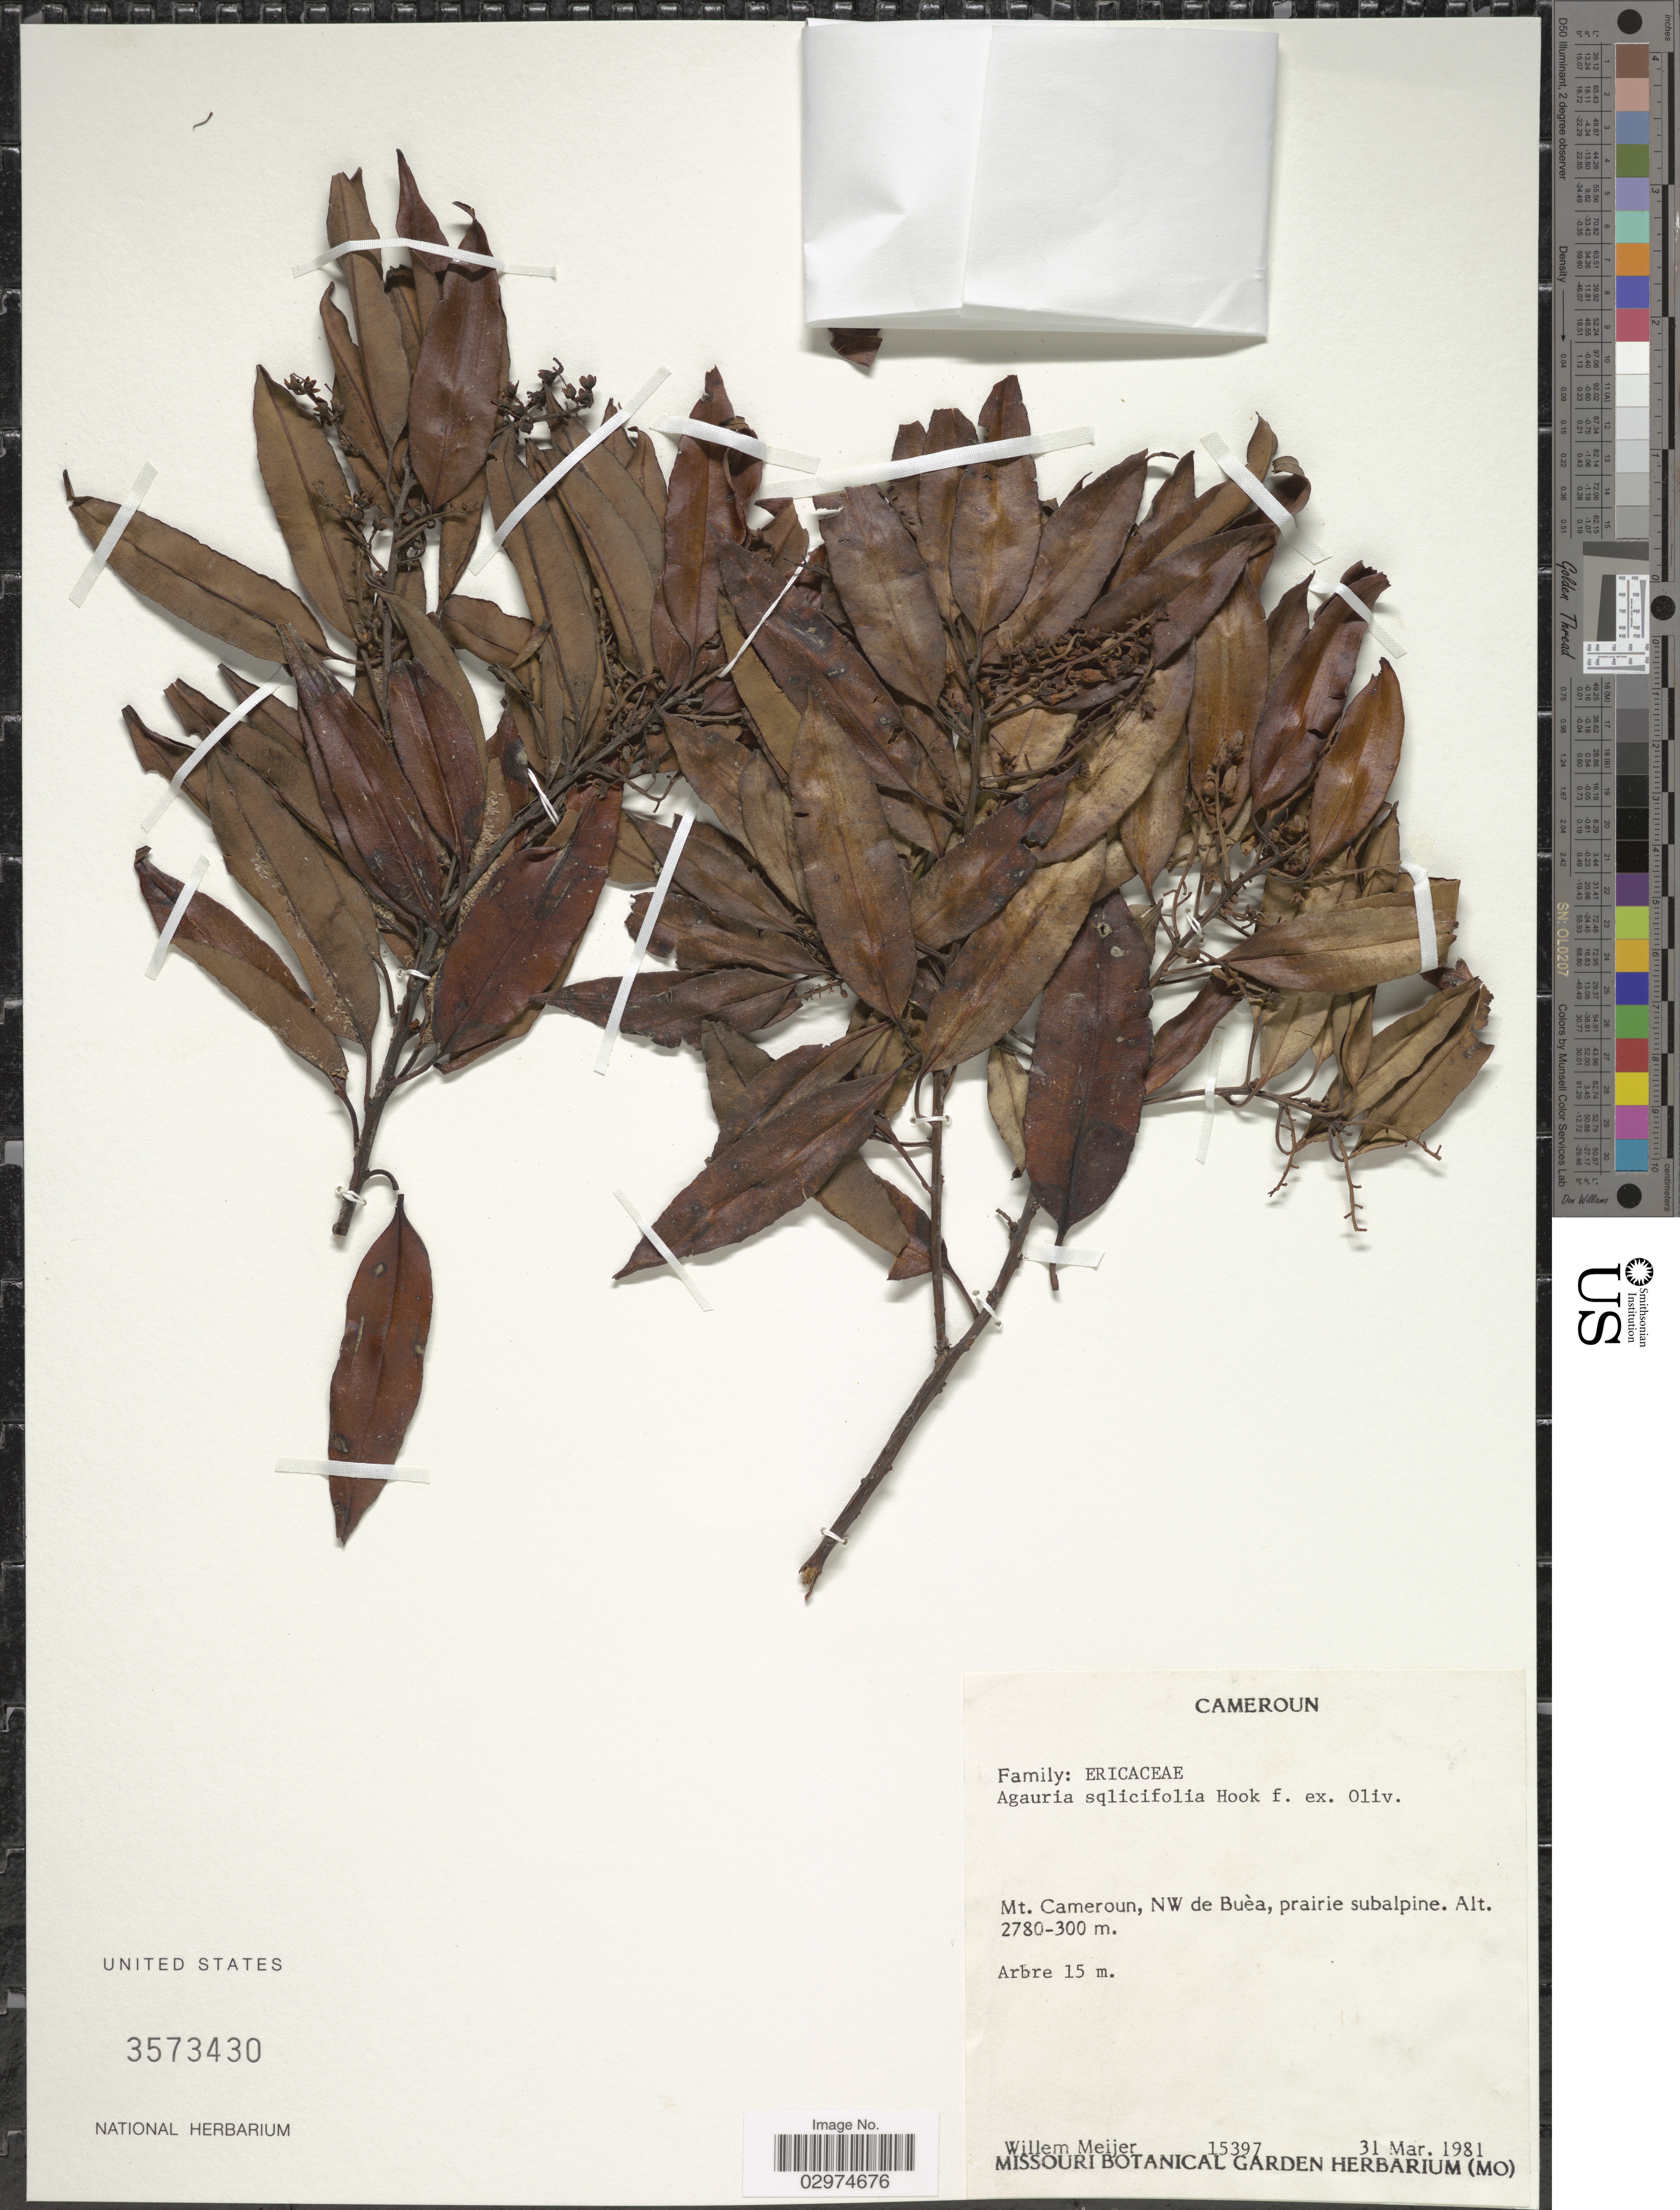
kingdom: Plantae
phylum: Tracheophyta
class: Magnoliopsida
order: Ericales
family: Ericaceae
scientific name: Aguaria salicifolia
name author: (Comm. ex Lam.) Hook. f. ex Oliv.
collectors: W. Meijer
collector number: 15397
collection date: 1981-03-31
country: Cameroon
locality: Mt. Cameroun, NW de Buèa.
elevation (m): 300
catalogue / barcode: US 3573430